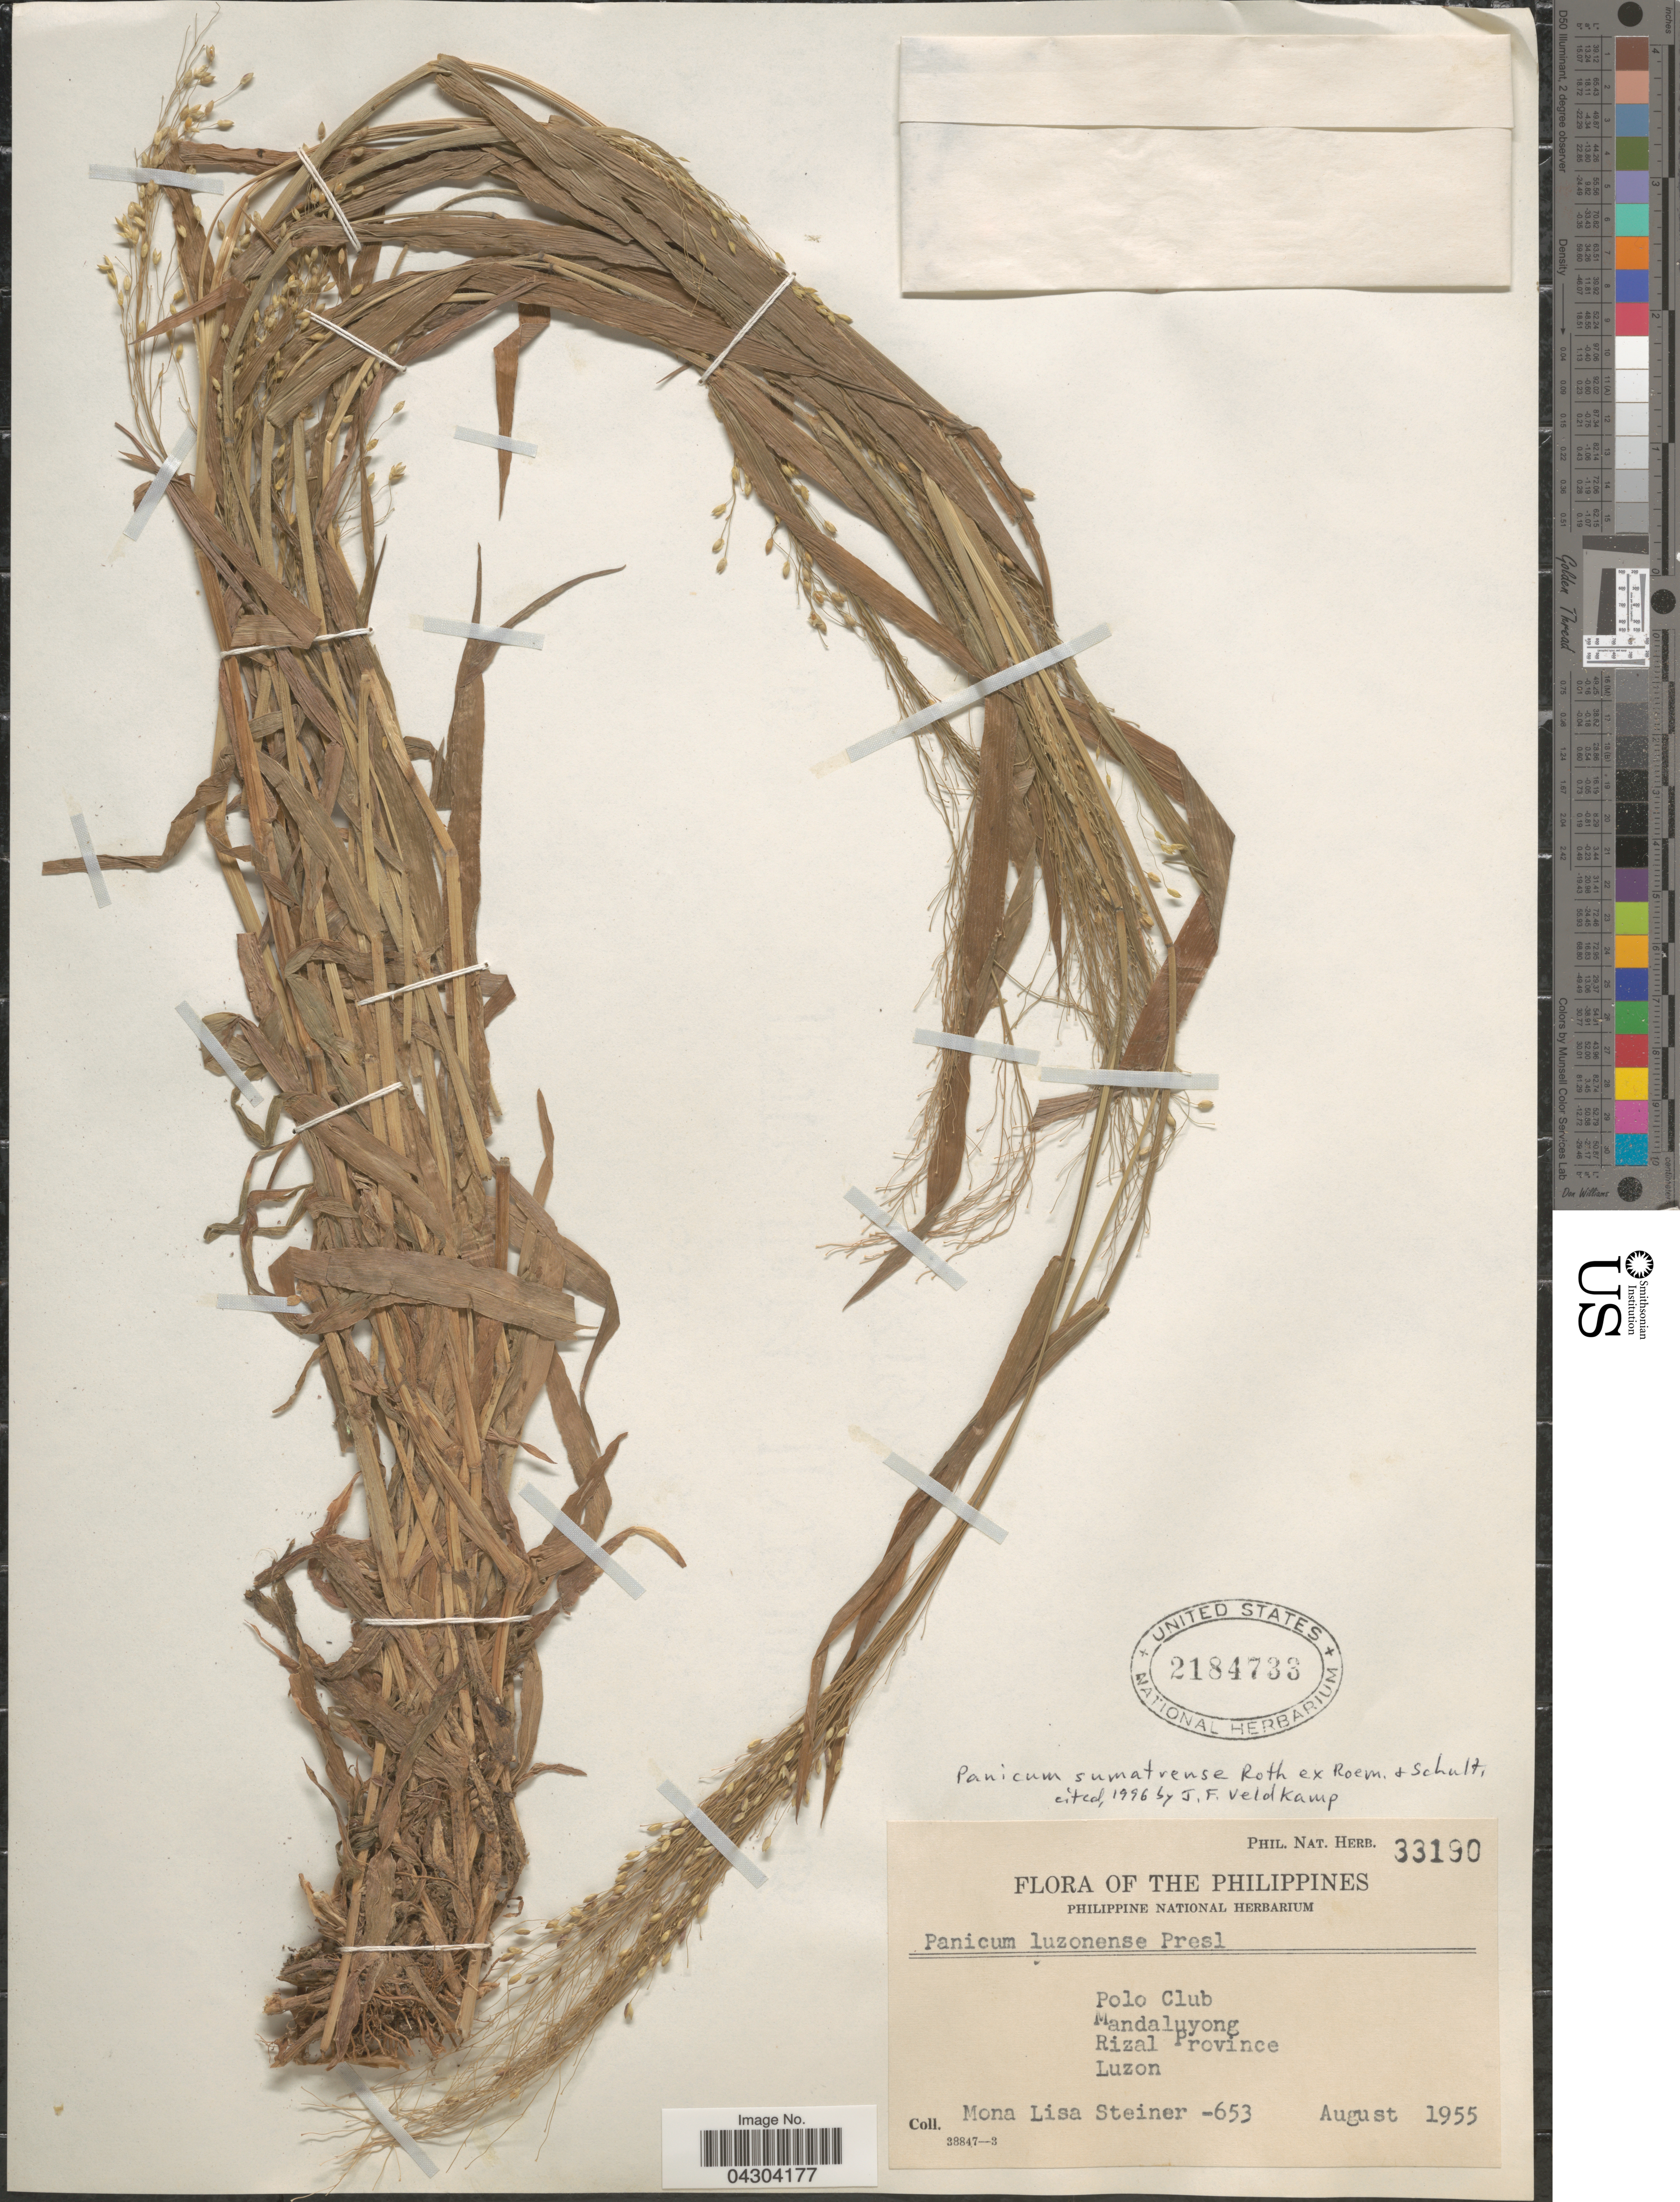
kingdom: Plantae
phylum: Tracheophyta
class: Liliopsida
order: Poales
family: Poaceae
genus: Panicum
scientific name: Panicum sumatrense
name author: P. Roth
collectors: M. Steiner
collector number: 653/Phil. Nat. Herb. 33190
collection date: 1955-08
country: Philippines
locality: Polo Club. Mandaluyong. Rizal Province. Luzon.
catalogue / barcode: US 2184733